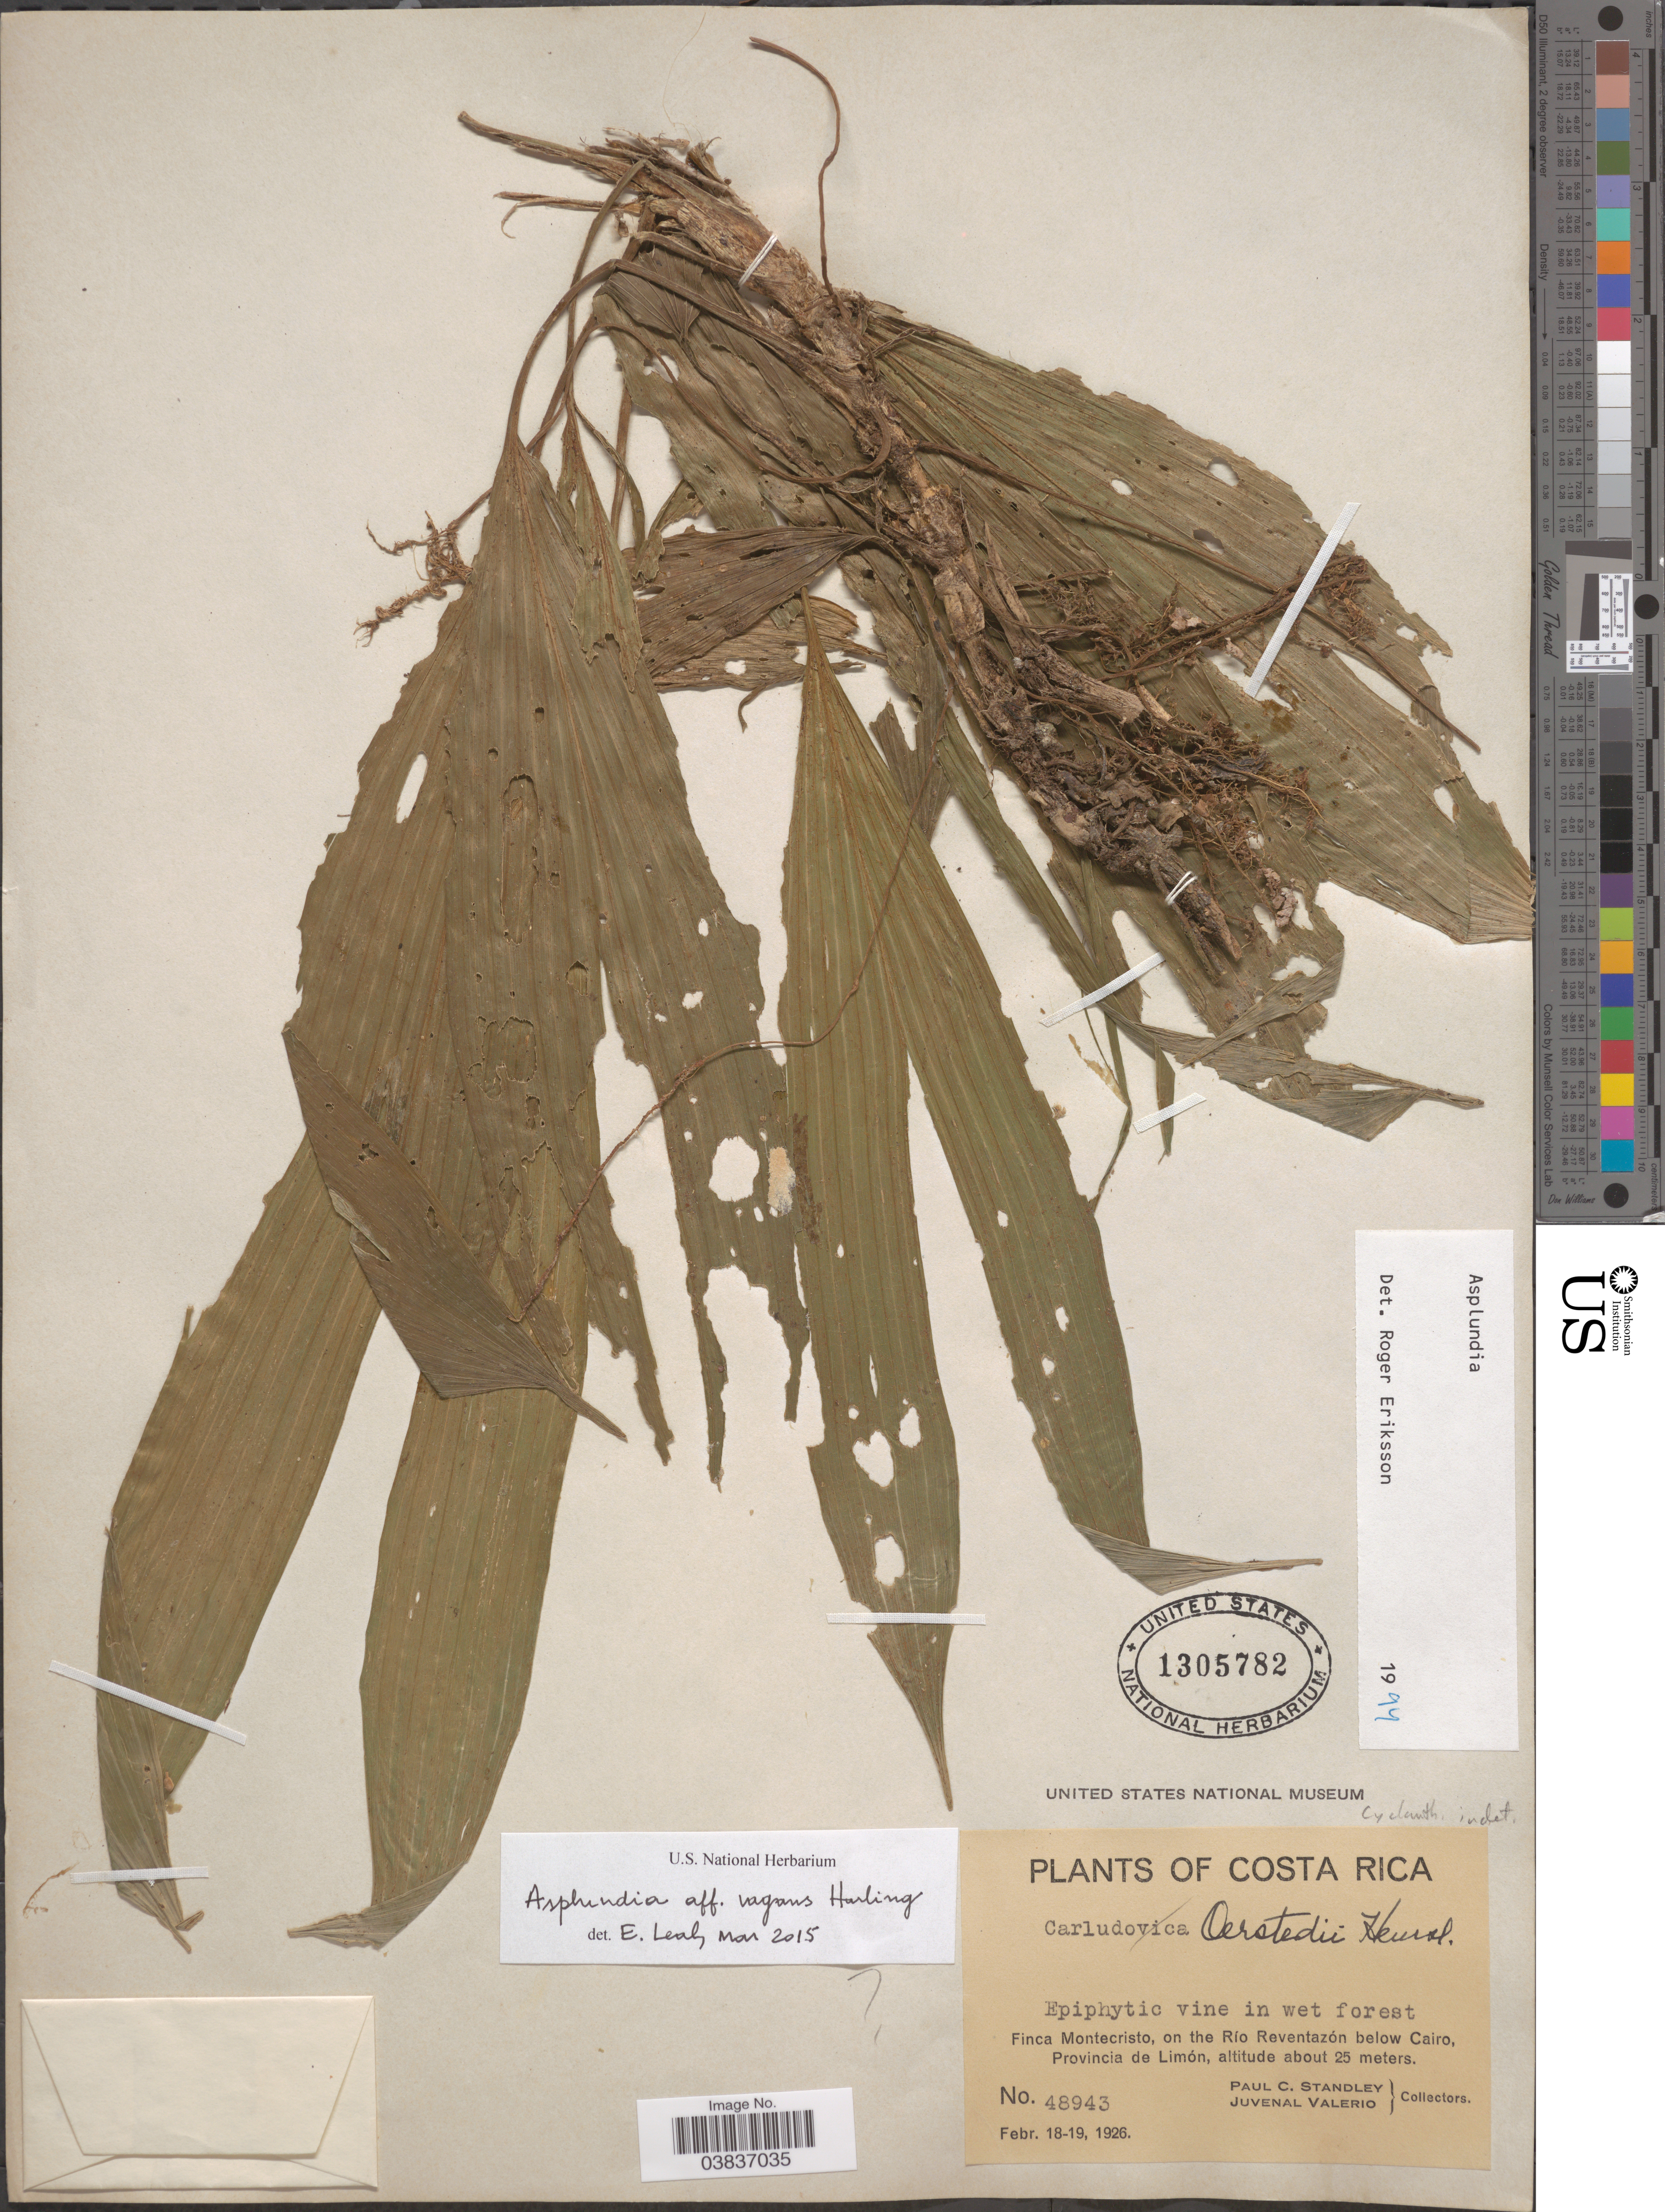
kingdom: Plantae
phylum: Tracheophyta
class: Liliopsida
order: Pandanales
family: Cyclanthaceae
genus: Asplundia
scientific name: Asplundia vagans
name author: Harling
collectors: P. C. Standley & J. Valerio R.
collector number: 48943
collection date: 1926-02-18/1926-02-19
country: Costa Rica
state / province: Limón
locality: Finca Montecristo, on the Río Reventazón below Cairo.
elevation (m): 25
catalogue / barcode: US 1305782